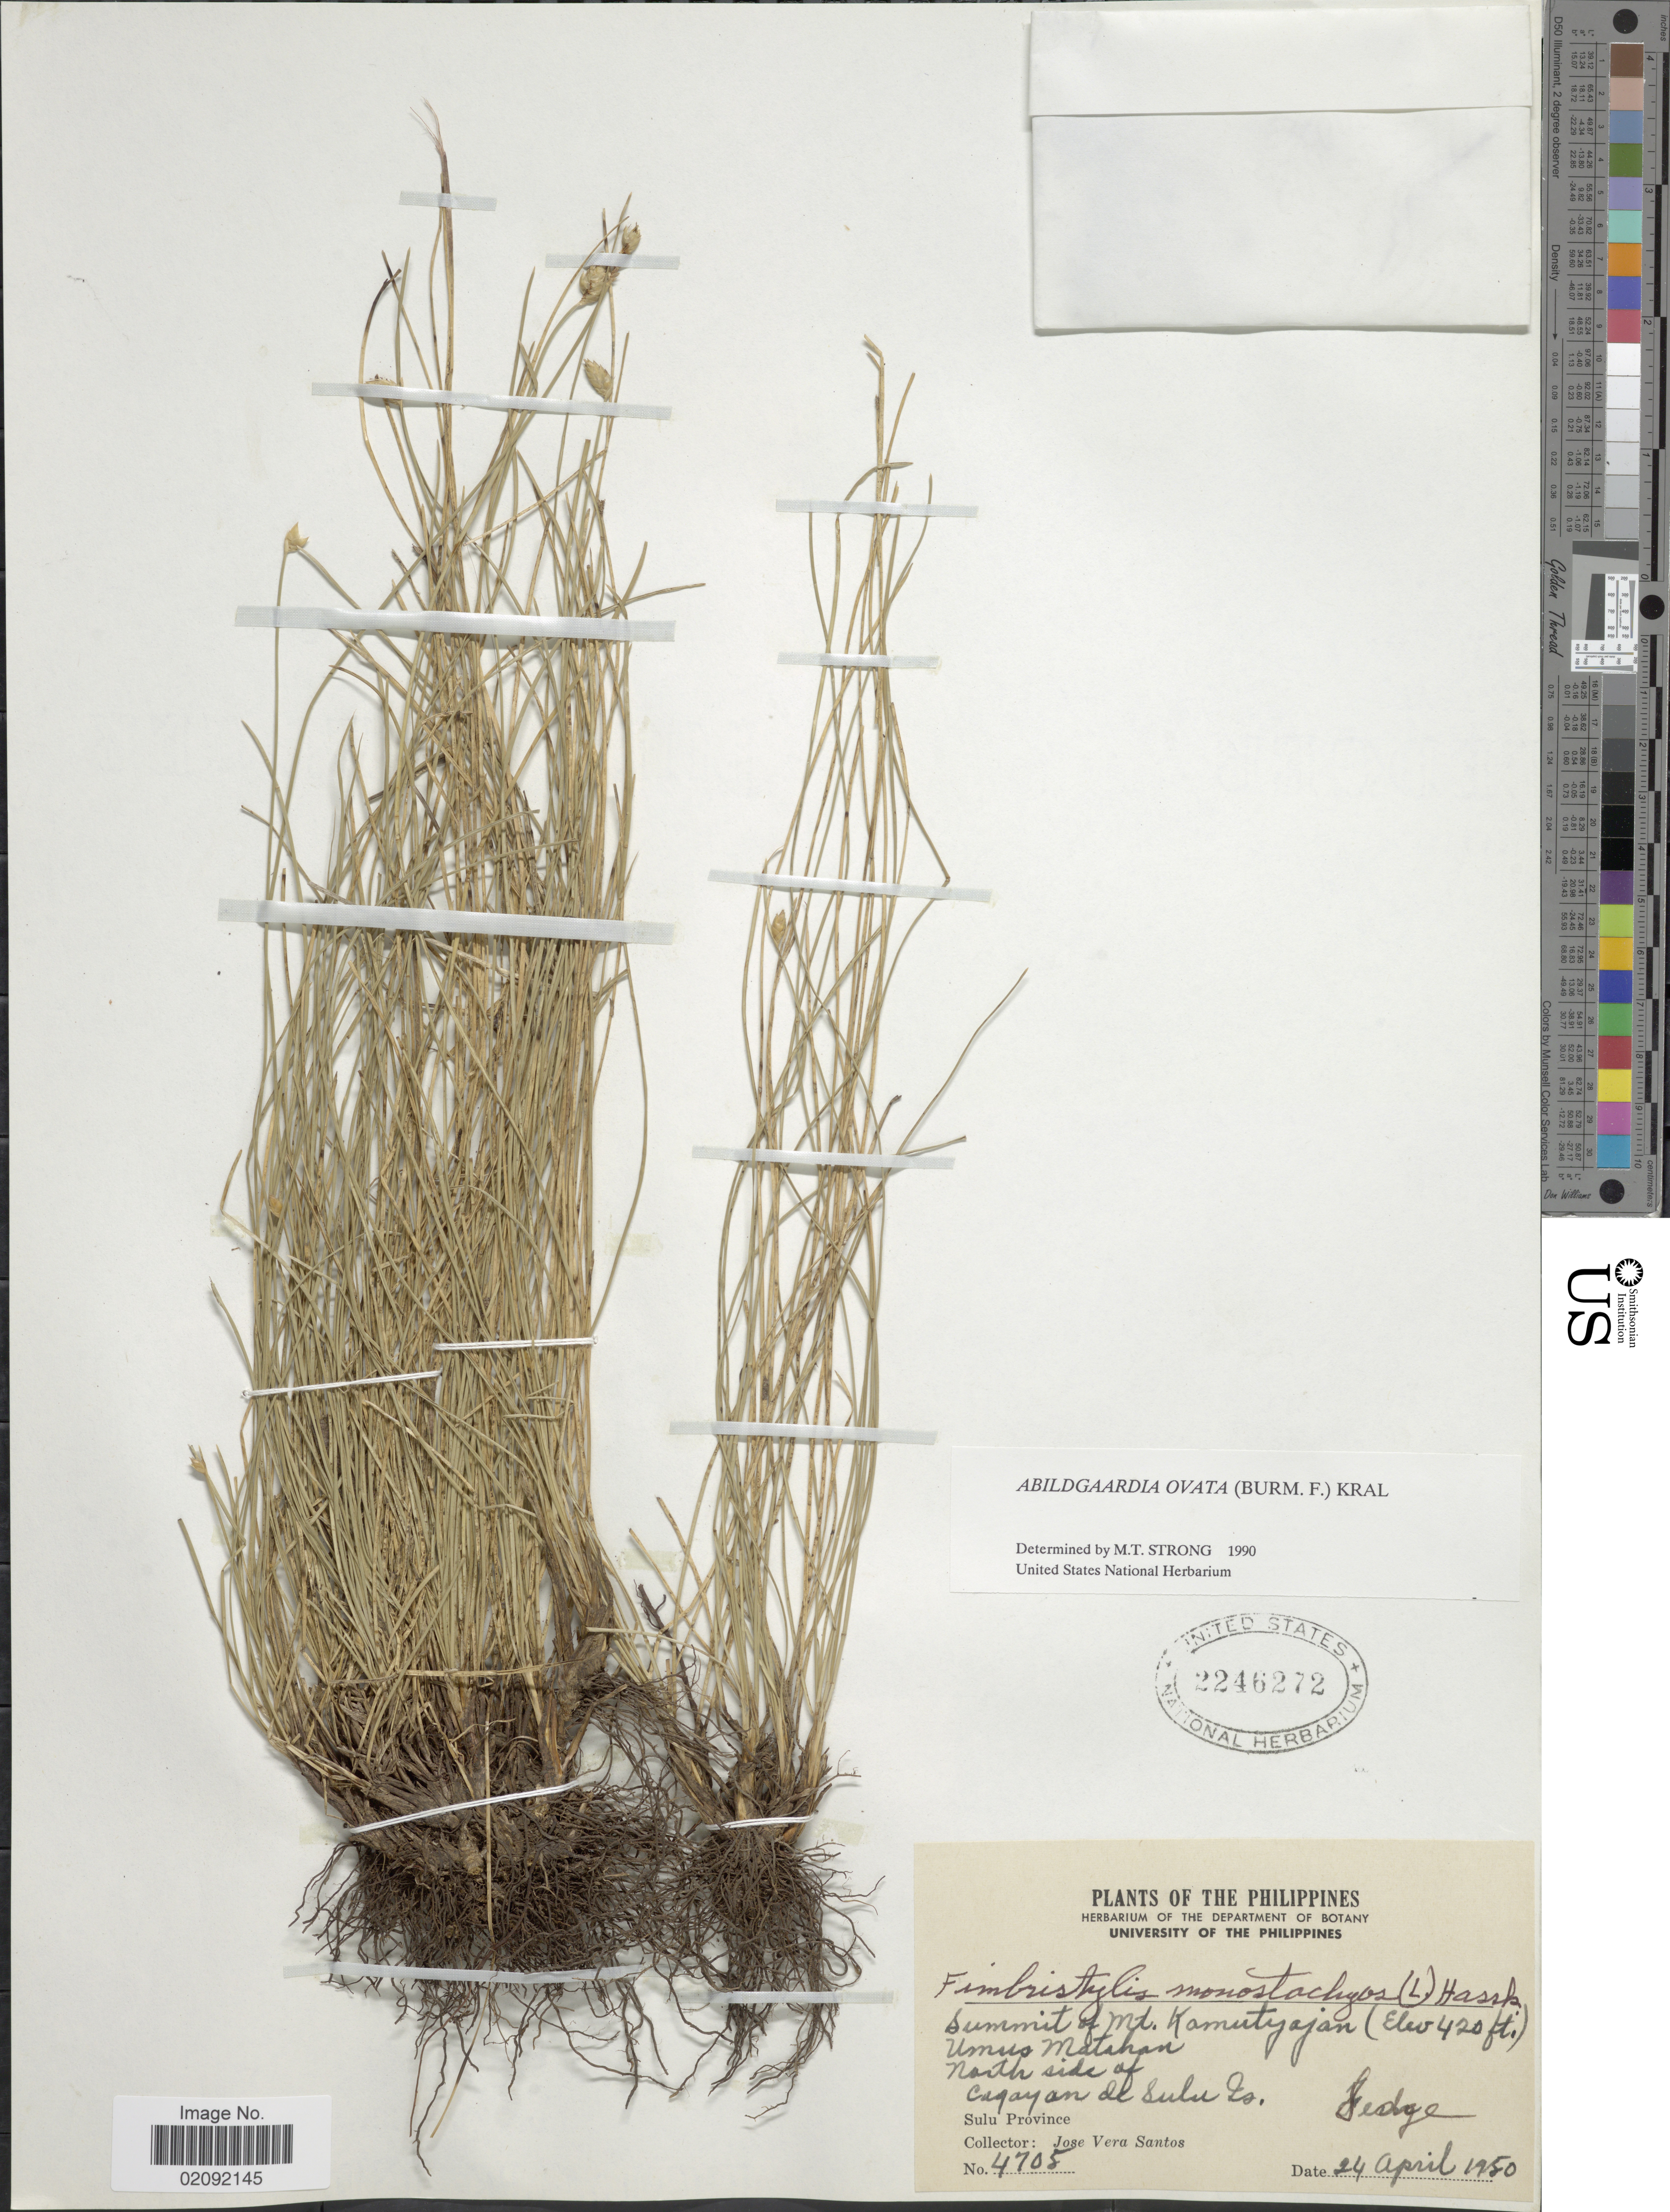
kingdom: Plantae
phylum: Tracheophyta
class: Liliopsida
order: Poales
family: Cyperaceae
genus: Abildgaardia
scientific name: Abildgaardia ovata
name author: (Burm. f.) Kral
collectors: J. V. Santos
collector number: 4705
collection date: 1950-04-24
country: Philippines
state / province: Muslim Mindanao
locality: Summit of Mt. Kamutyajan, Umus Matahan, north side of Cagayan de Sulu Is., Sulu Province.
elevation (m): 128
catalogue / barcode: US 2246272